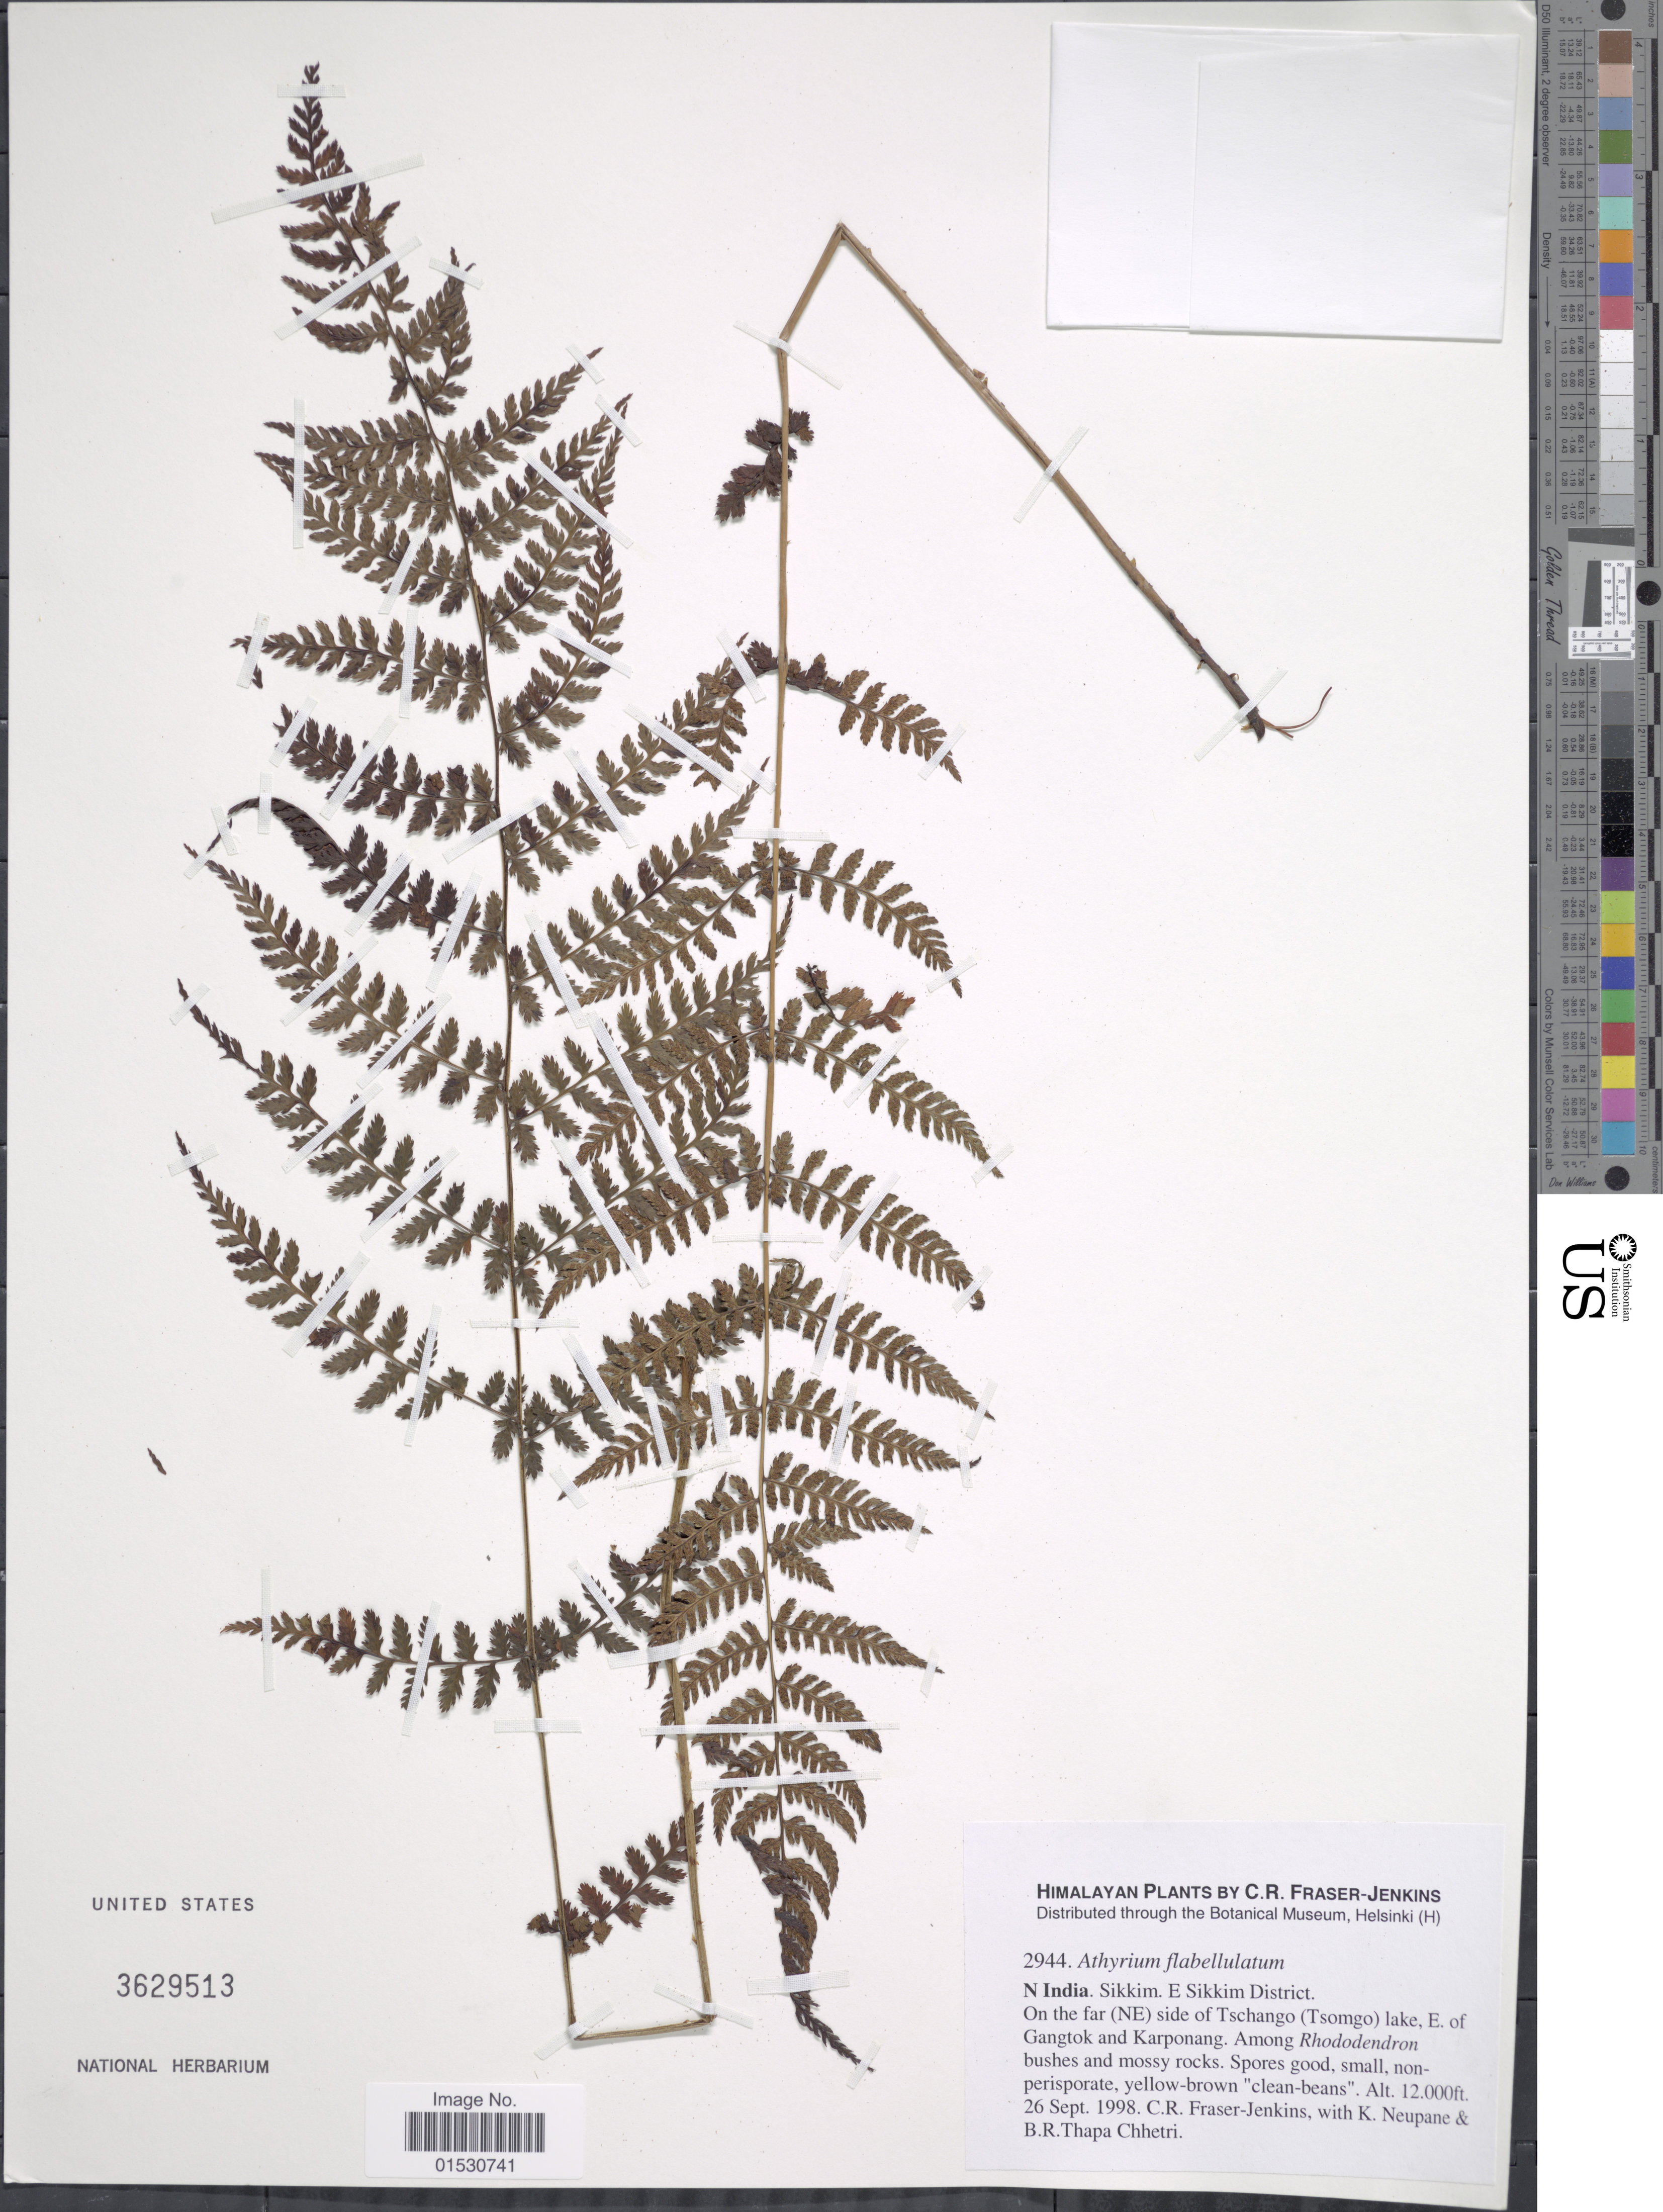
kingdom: Plantae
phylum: Tracheophyta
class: Polypodiopsida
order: Polypodiales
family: Athyriaceae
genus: Athyrium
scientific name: Athyrium flabellulatum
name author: (C.B. Clarke) Tardieu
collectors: C. R. Fraser-Jenkins, K. Neupane & B. Thapa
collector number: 2944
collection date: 1998-09-26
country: India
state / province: Sikkim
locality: N India. E Sikkim District. On the far (NE) side of Tschango (Tsomgo) Lake, E of Gangtok and Karponang. Among Rhohodendron bushes and mossy rocks.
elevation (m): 3658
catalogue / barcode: US 3629513